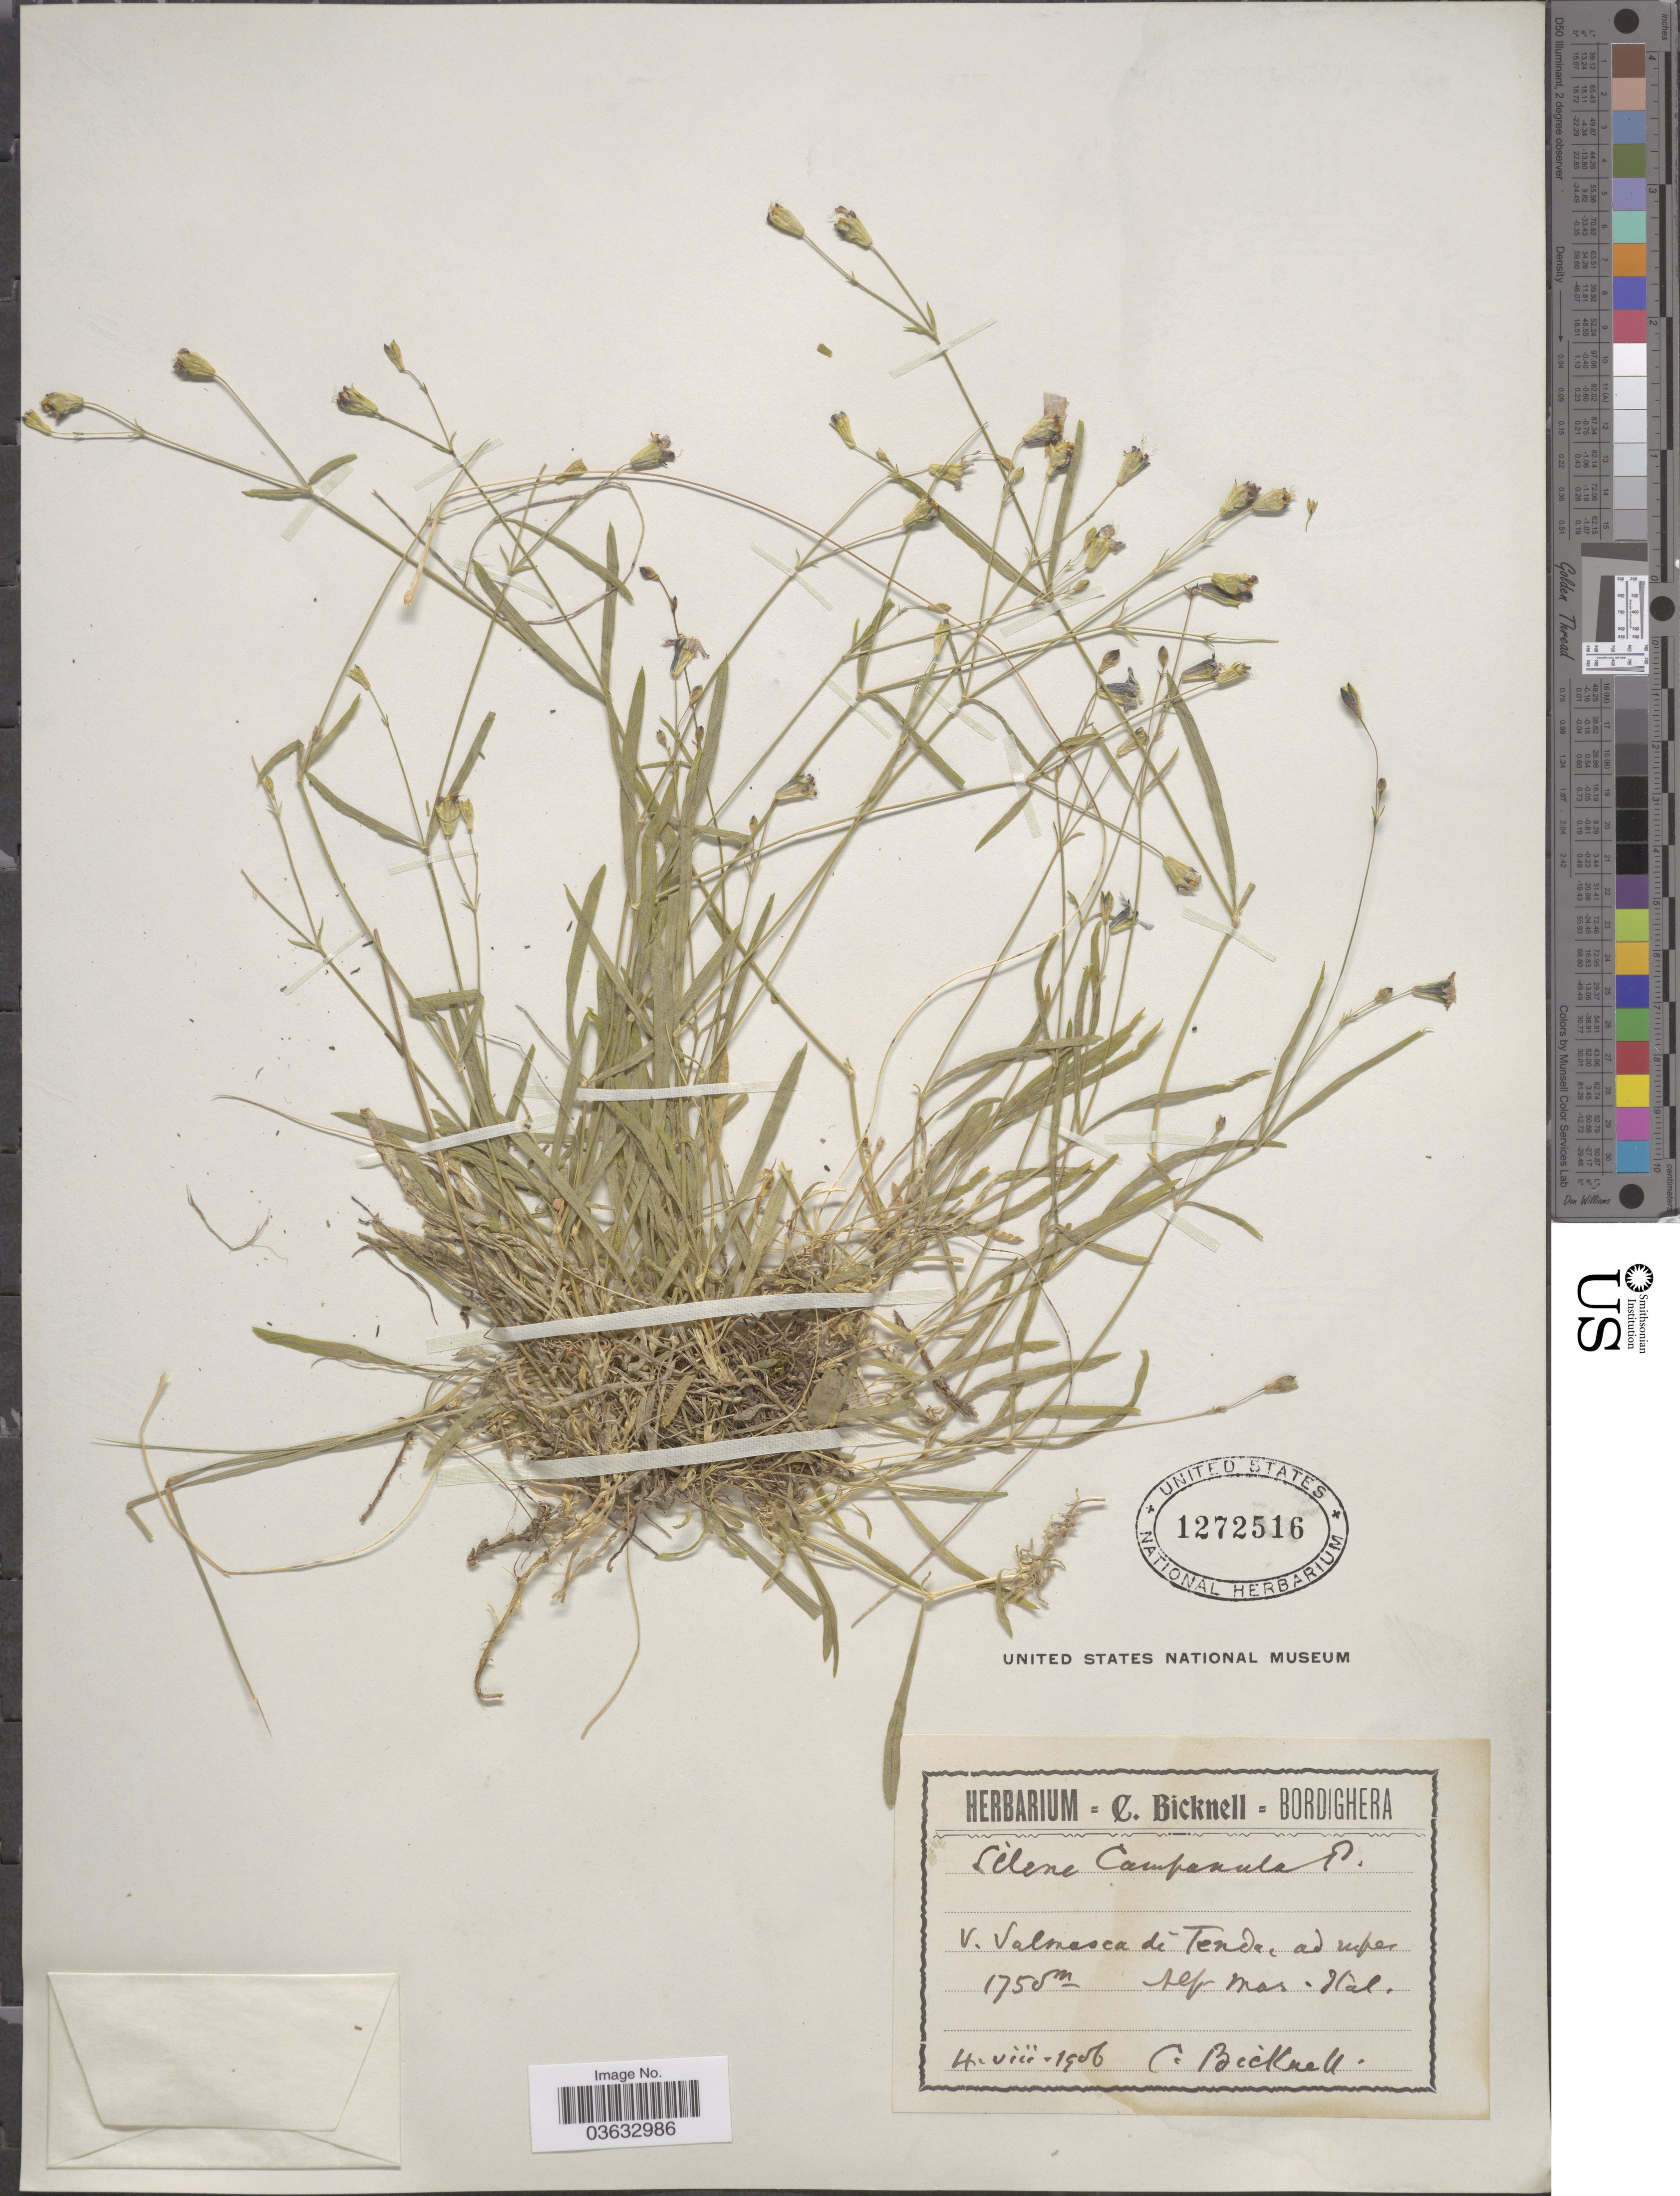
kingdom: Plantae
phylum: Tracheophyta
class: Magnoliopsida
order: Caryophyllales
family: Caryophyllaceae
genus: Silene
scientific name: Silene campanula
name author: Pers.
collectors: C. Bicknell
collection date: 1956-08-04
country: Italy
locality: V. Salmasca de Tendar ad ruper Alp mas. Ital.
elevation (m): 1755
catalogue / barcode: US 1272516